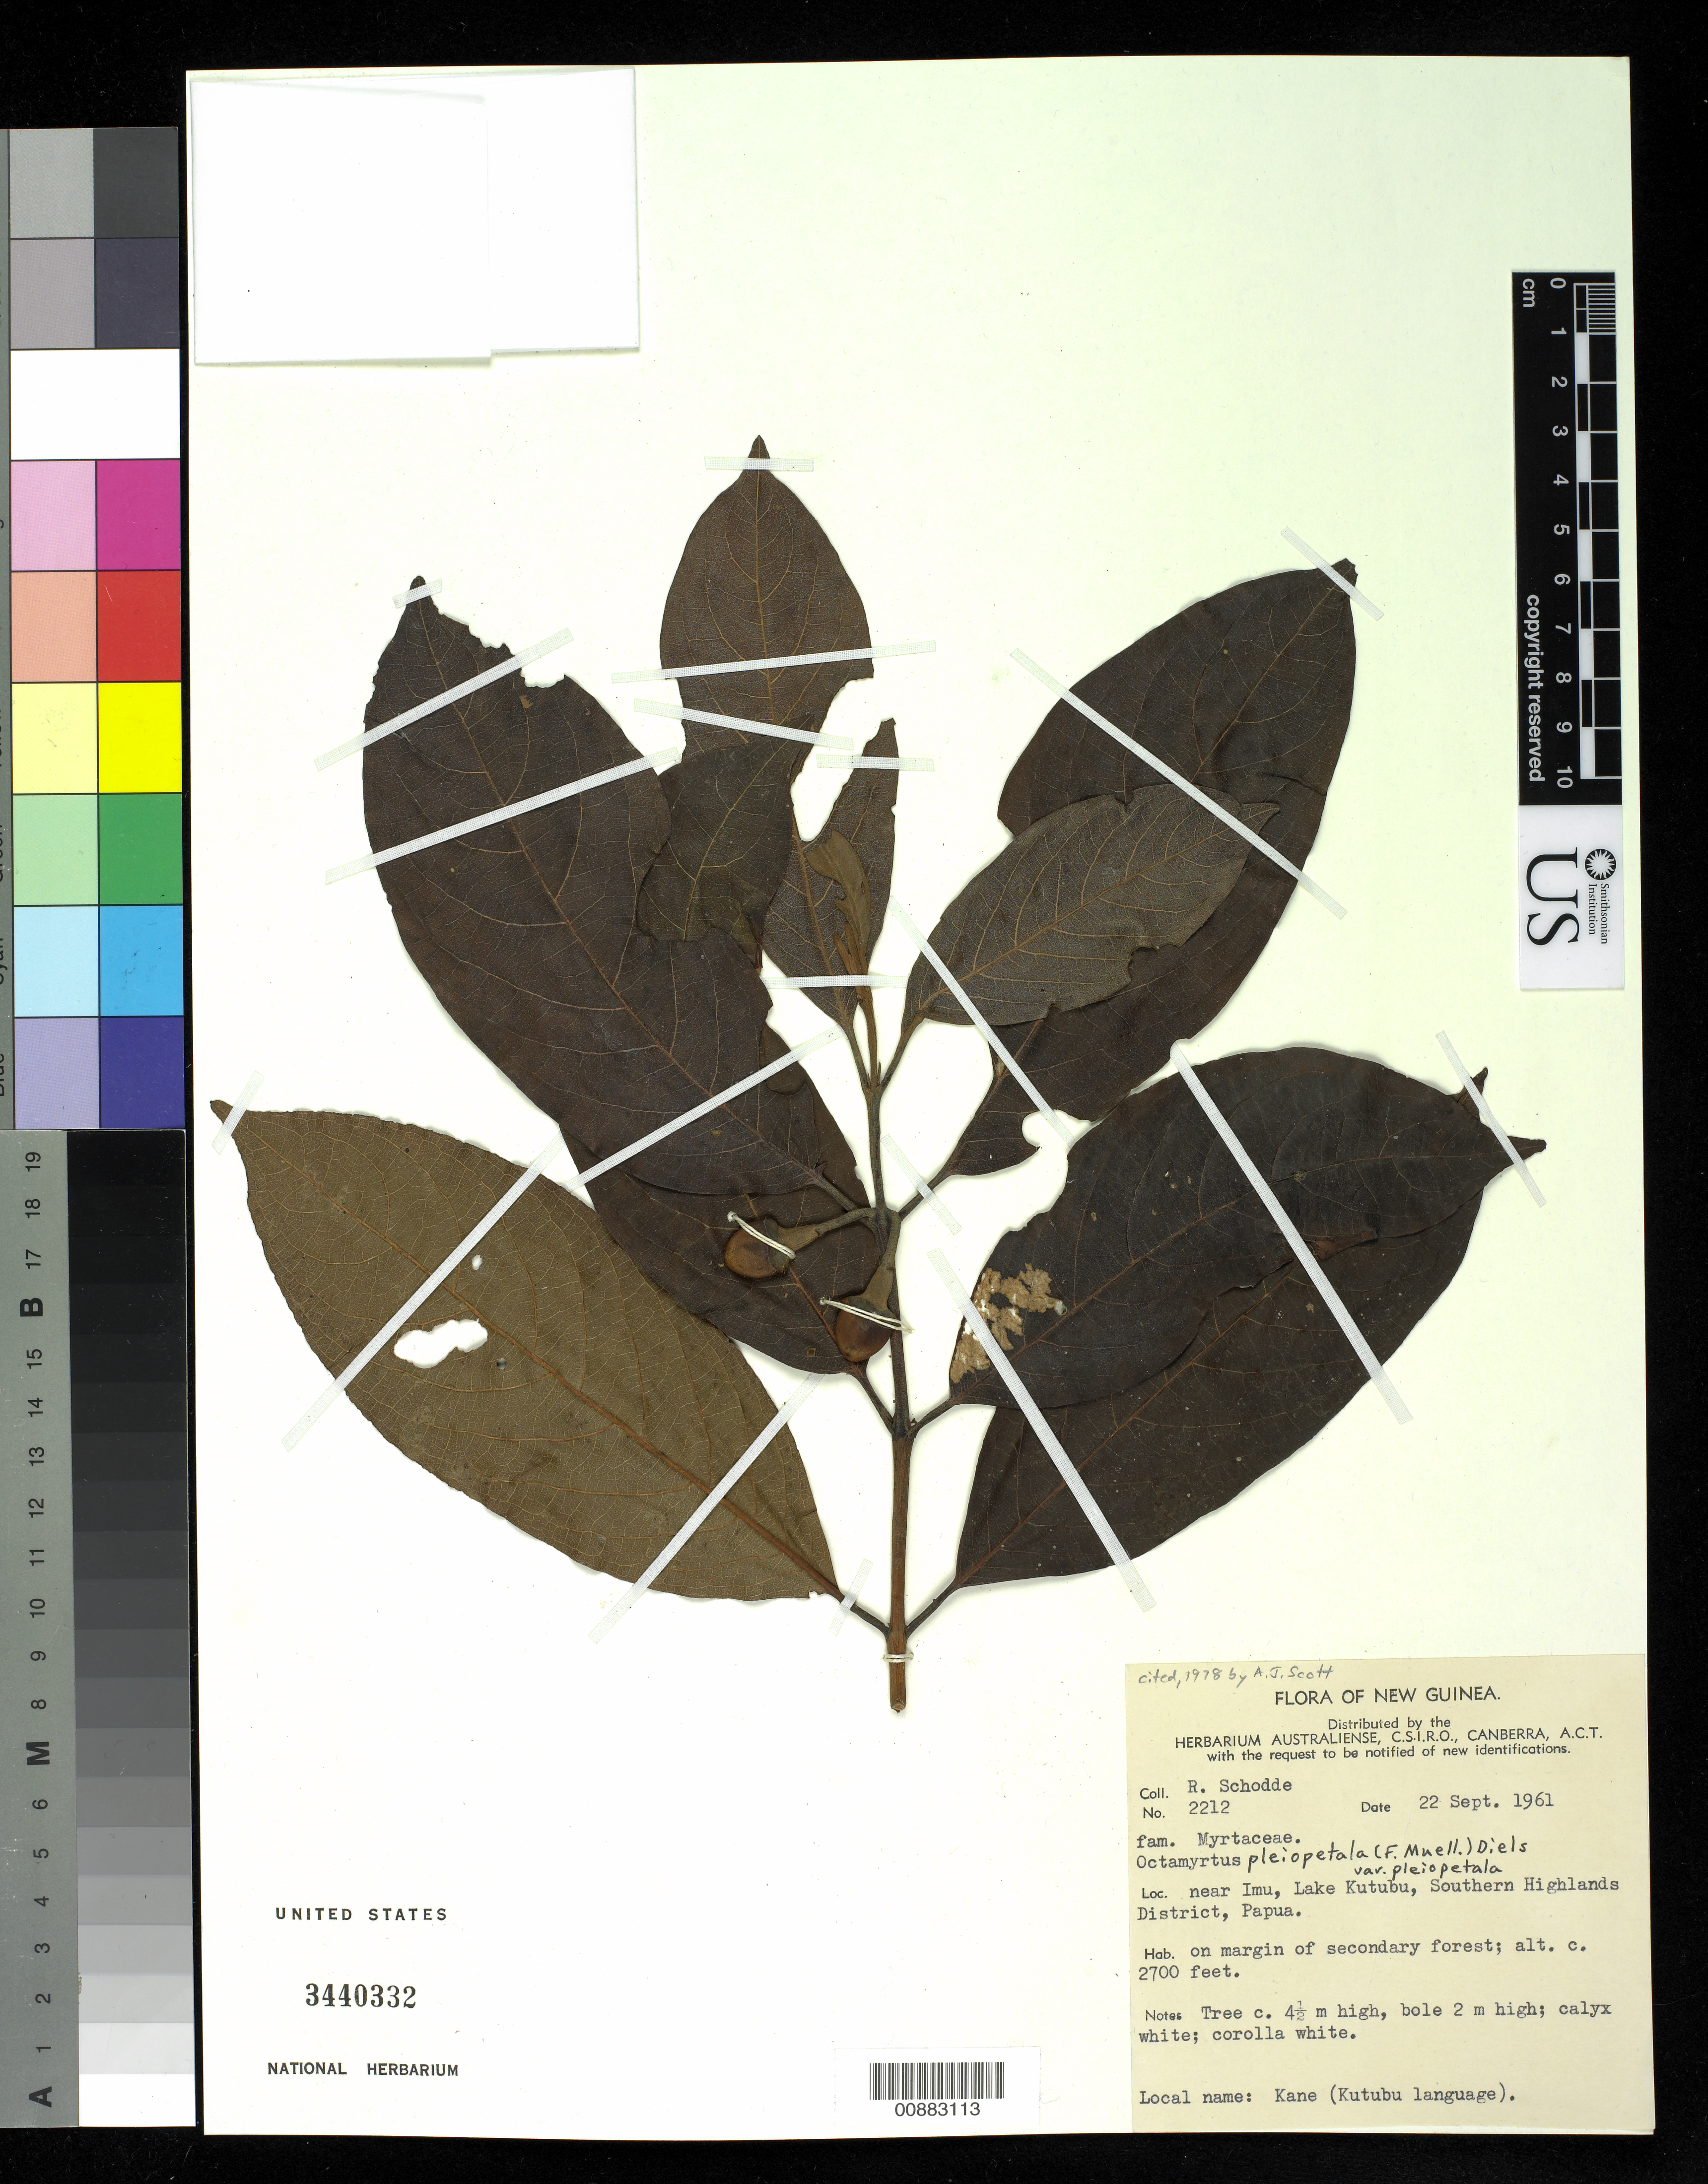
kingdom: Plantae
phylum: Tracheophyta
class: Magnoliopsida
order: Myrtales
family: Myrtaceae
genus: Octamyrtus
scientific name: Octamyrtus pleiopetala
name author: Diels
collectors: R. Schodde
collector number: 2212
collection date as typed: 22 Sep 1961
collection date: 1961-09-22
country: Papua New Guinea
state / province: Southern Highlands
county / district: Lake Kutubu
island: New Guinea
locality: near Imu, Lake Kutubu, Southern Highlands District, Papua.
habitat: on margin of secondary forest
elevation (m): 823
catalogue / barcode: US 3440332